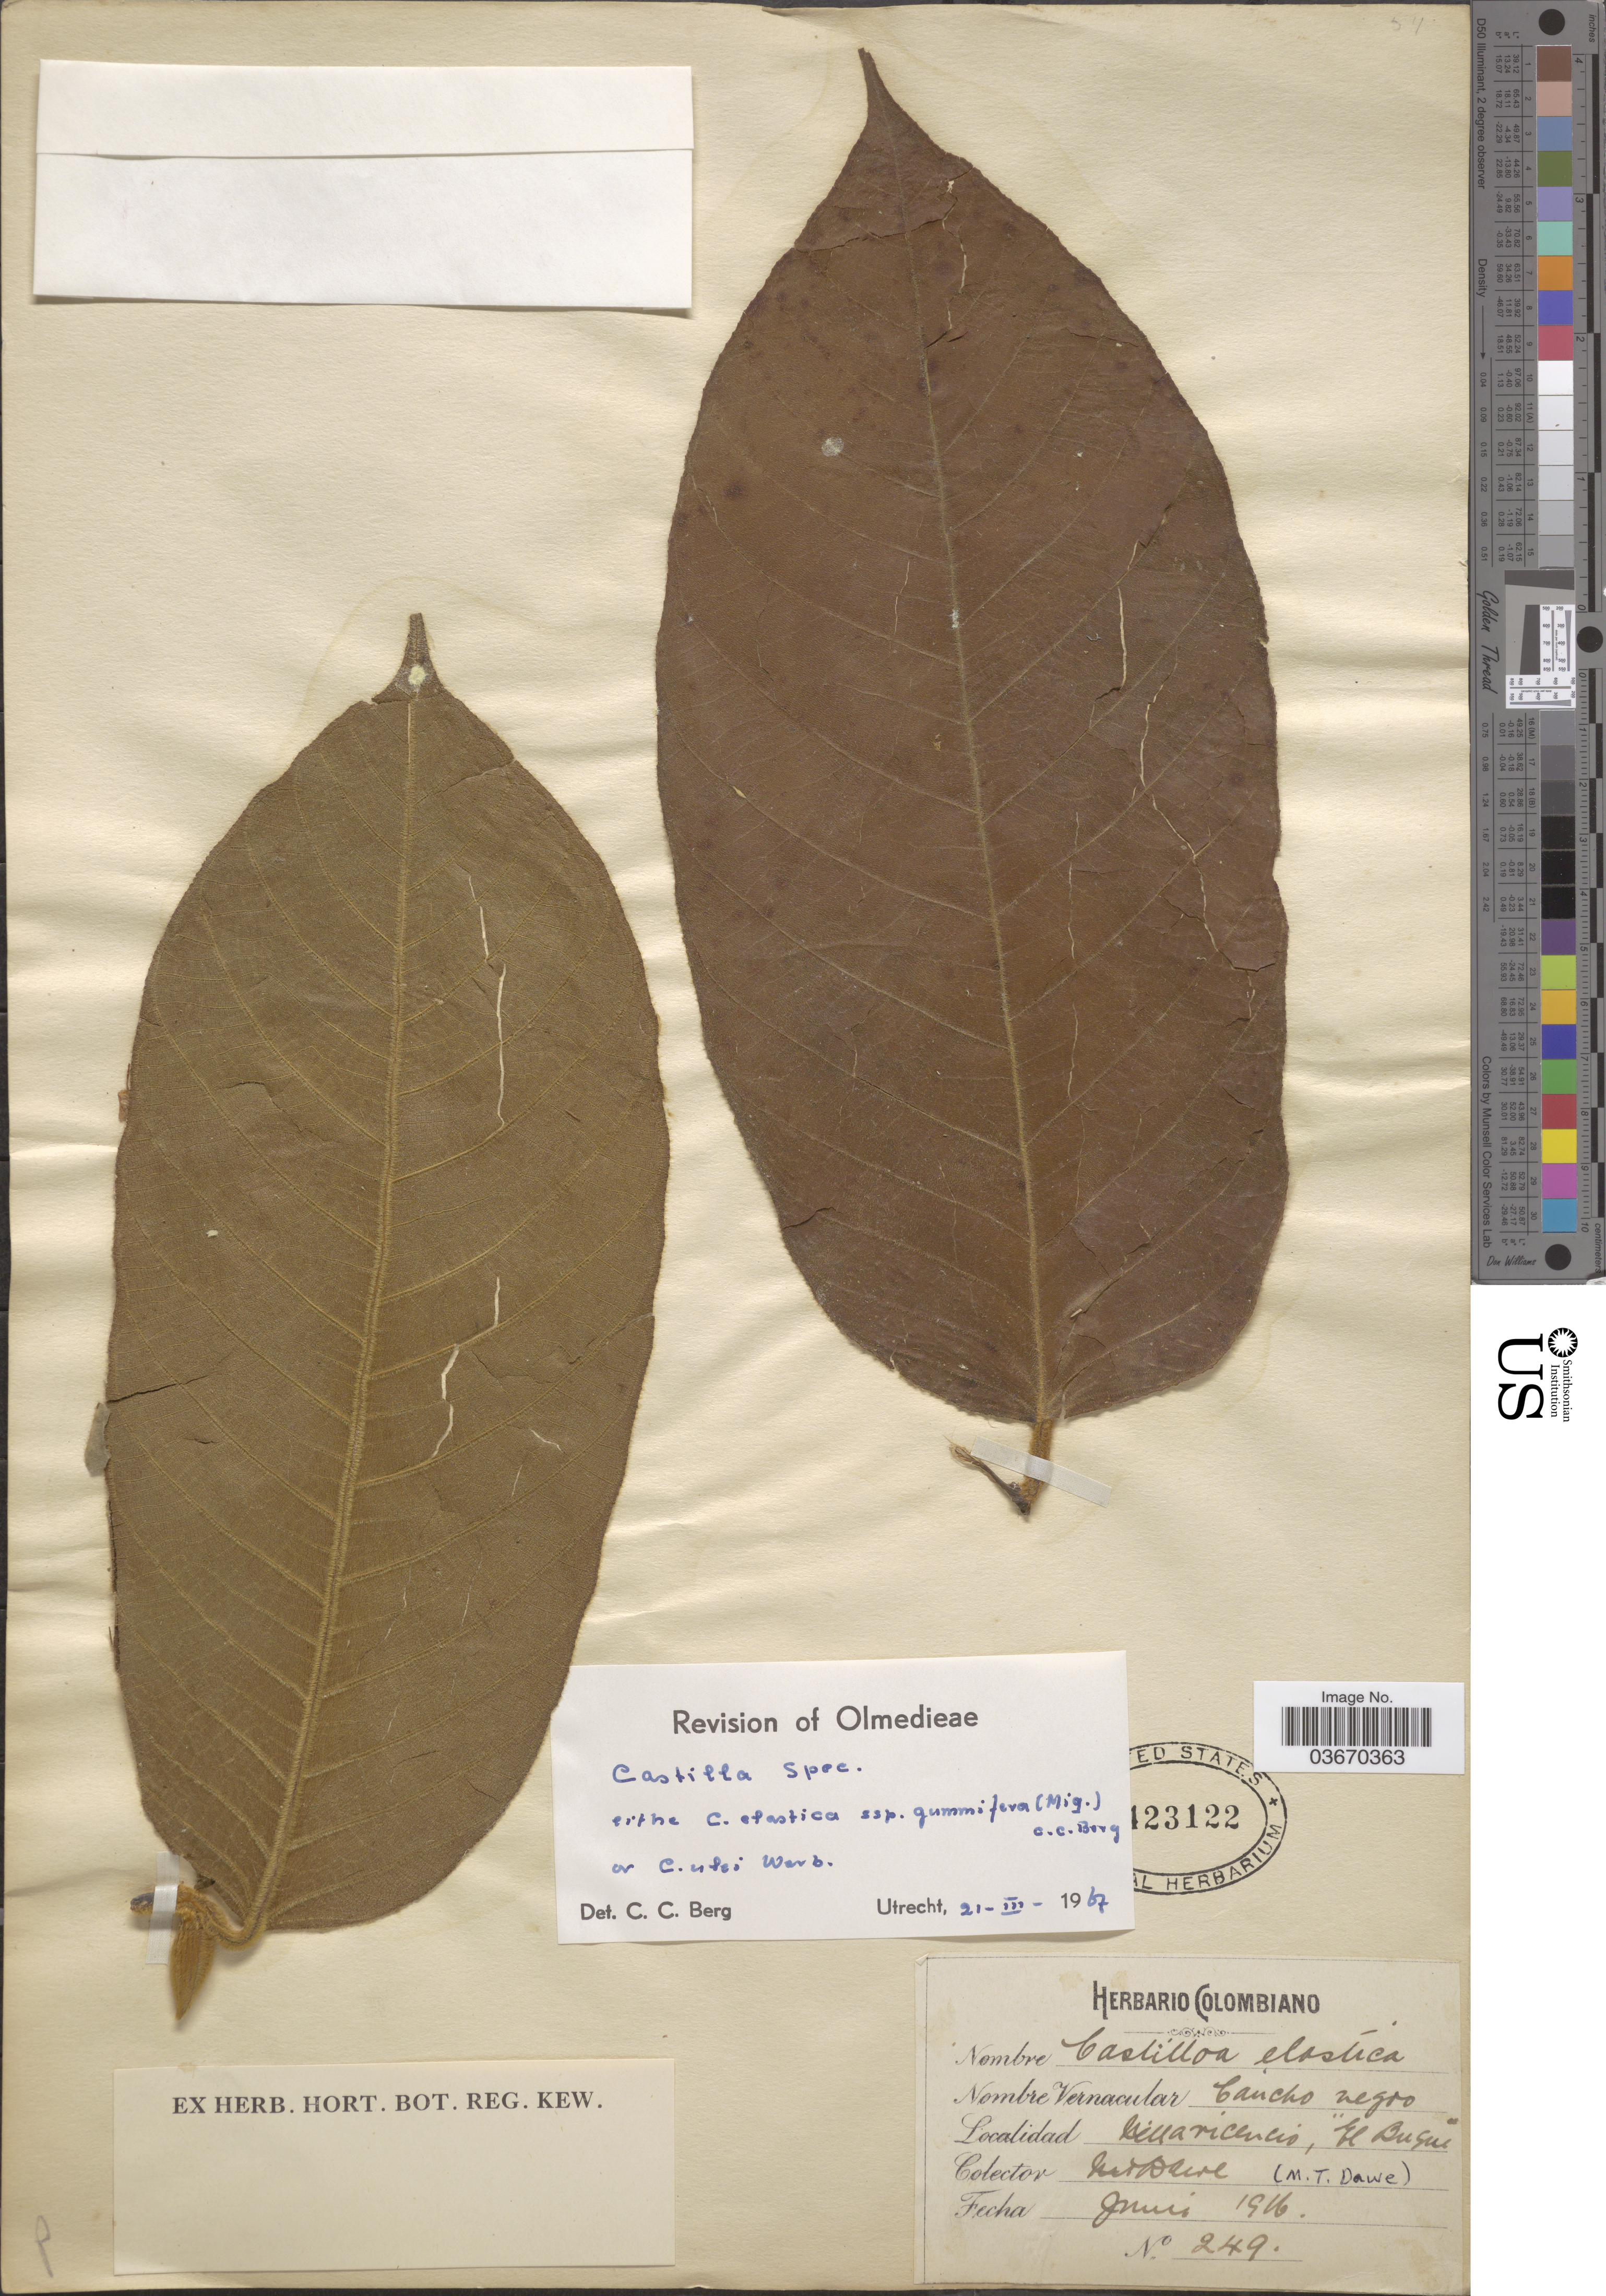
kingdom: Plantae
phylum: Tracheophyta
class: Magnoliopsida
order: Rosales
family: Moraceae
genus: Castilla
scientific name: Castilla elastica subsp. gummifera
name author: (Miq.) C.C. Berg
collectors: M. T. Dawe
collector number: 249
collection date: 1916-06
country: Colombia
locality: Villavicencio, "El Buque".